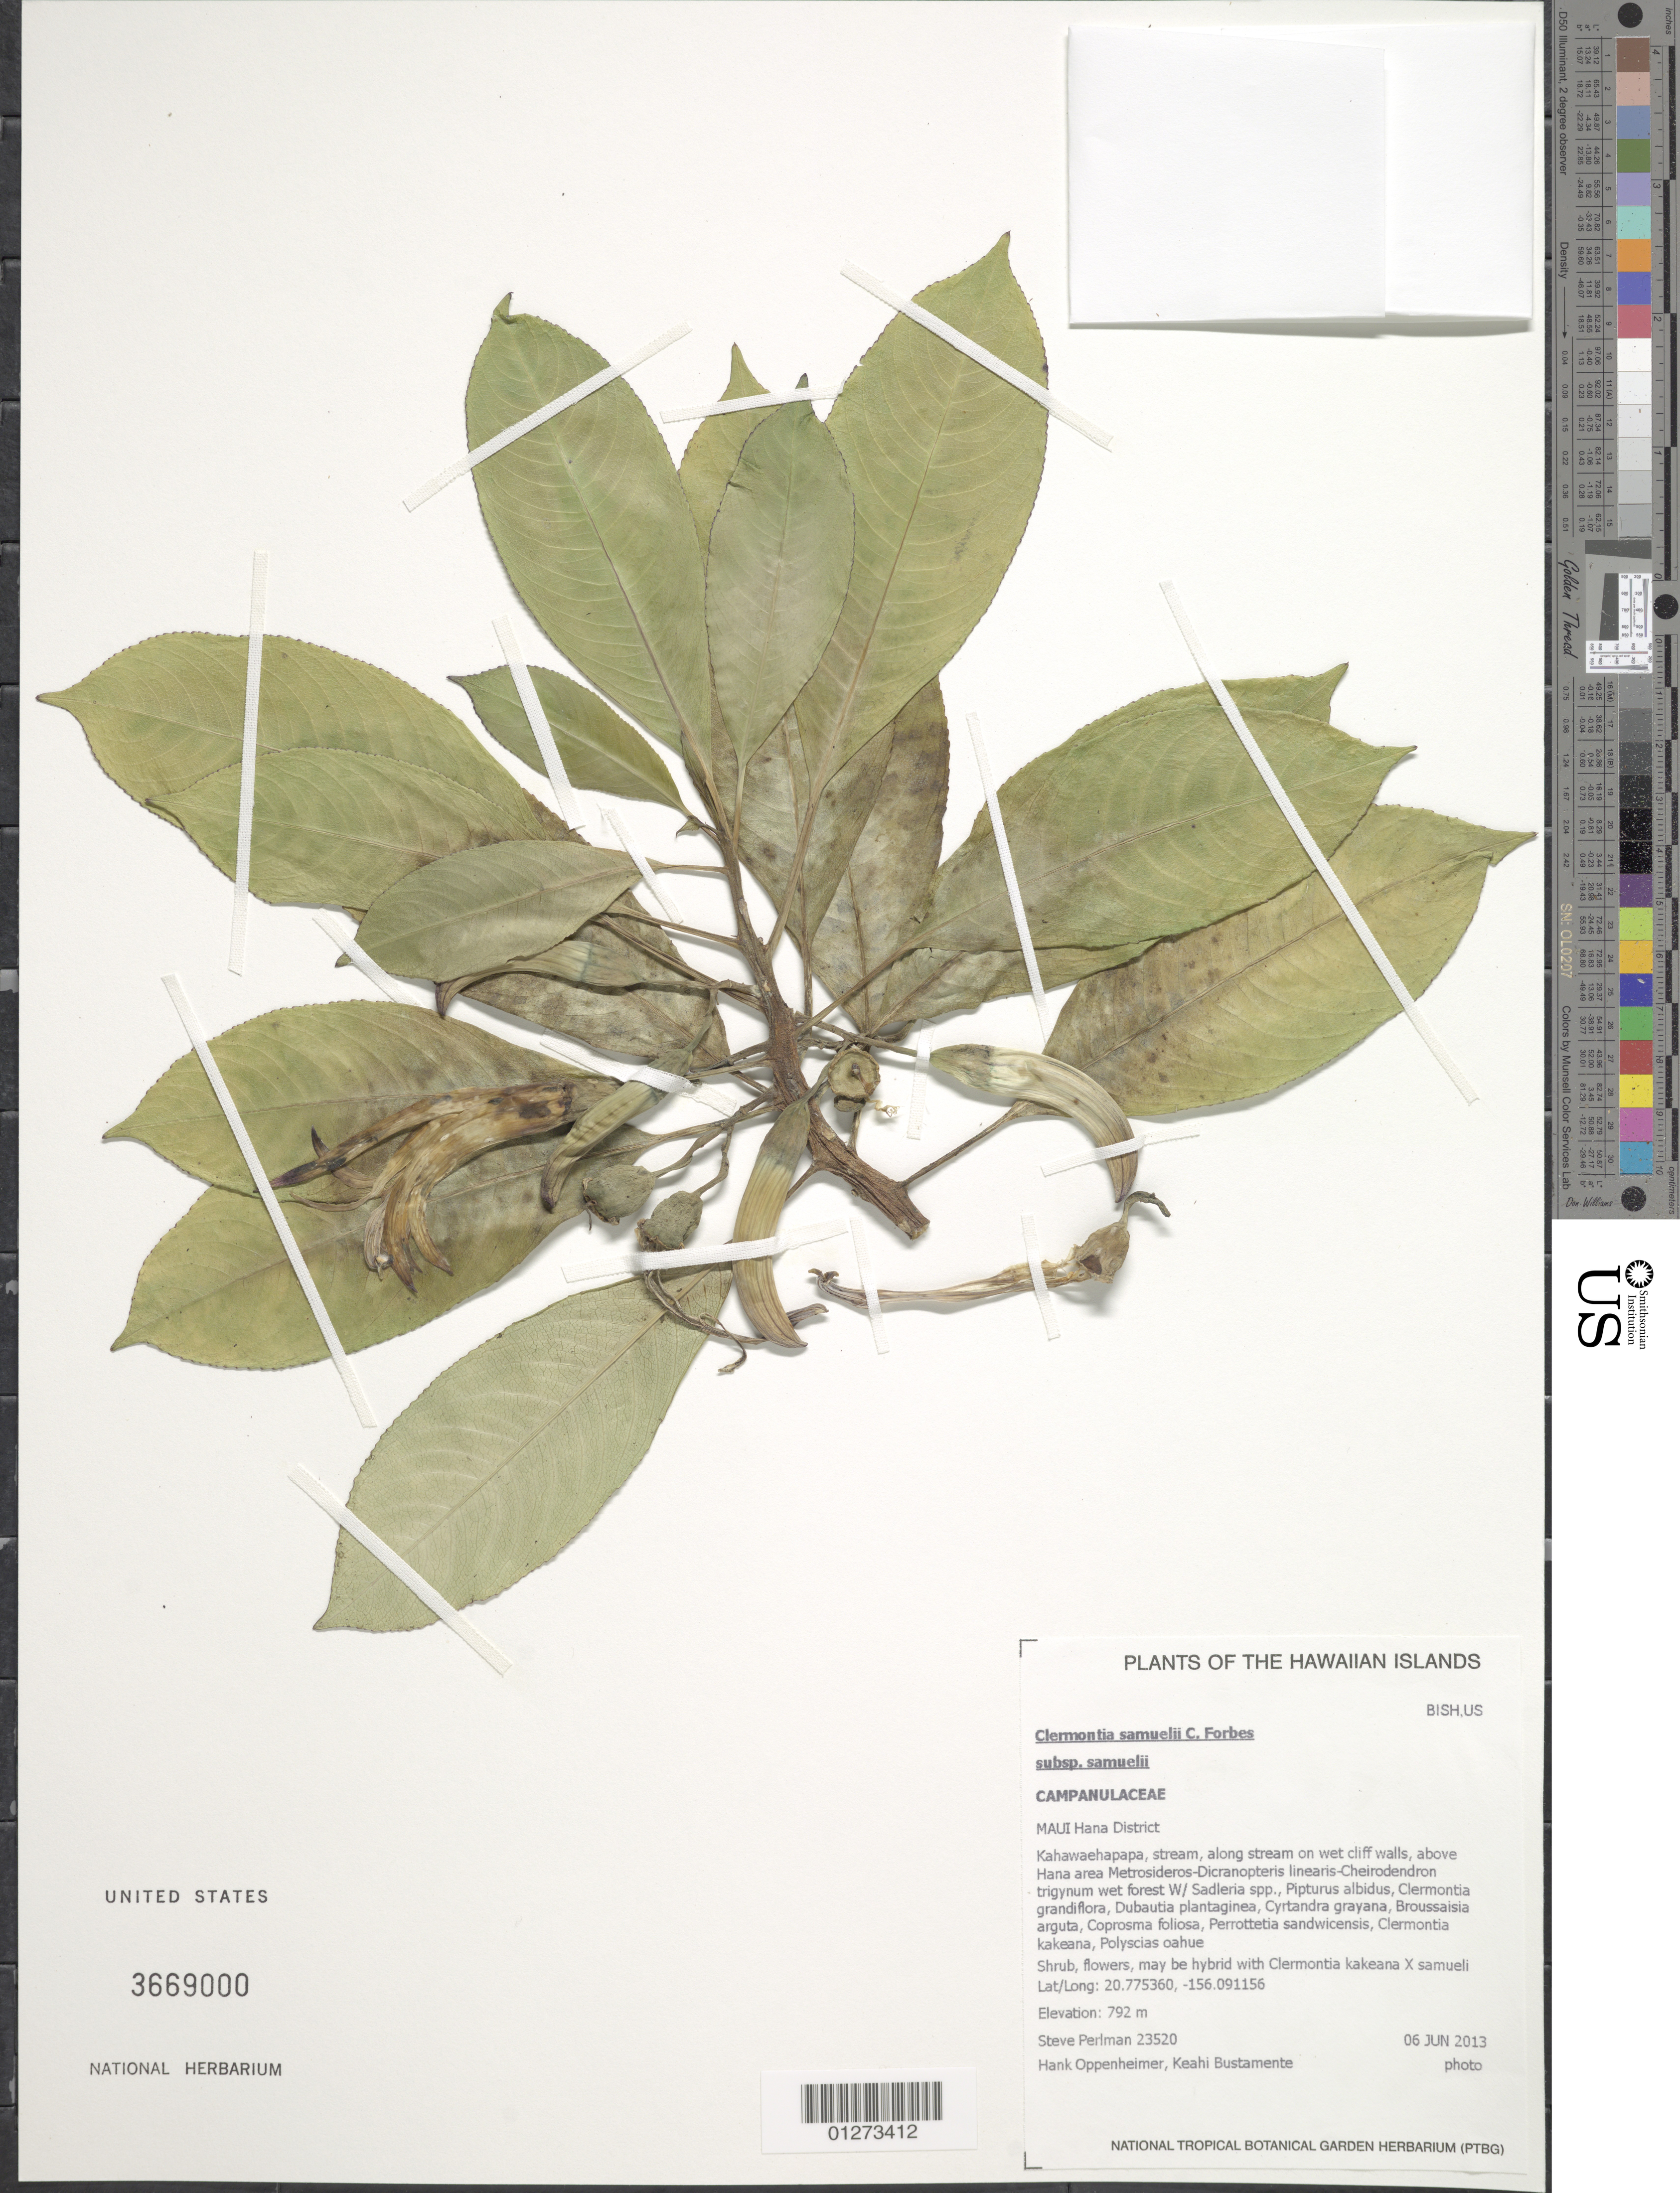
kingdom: Plantae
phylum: Tracheophyta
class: Magnoliopsida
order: Asterales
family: Campanulaceae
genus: Clermontia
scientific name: Clermontia samuelii subsp. samuelii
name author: C.N. Forbes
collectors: S. P. Perlman, H. L. Oppenheimer & K. M. Bustamente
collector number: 23520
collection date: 2013-06-06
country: United States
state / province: Hawaii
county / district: Maui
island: Maui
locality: Hamakua District, Kahawaehapapa stream, along stream on wet cliff walls, above Hana area.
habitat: Wet forest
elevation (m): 792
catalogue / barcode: US 3669000